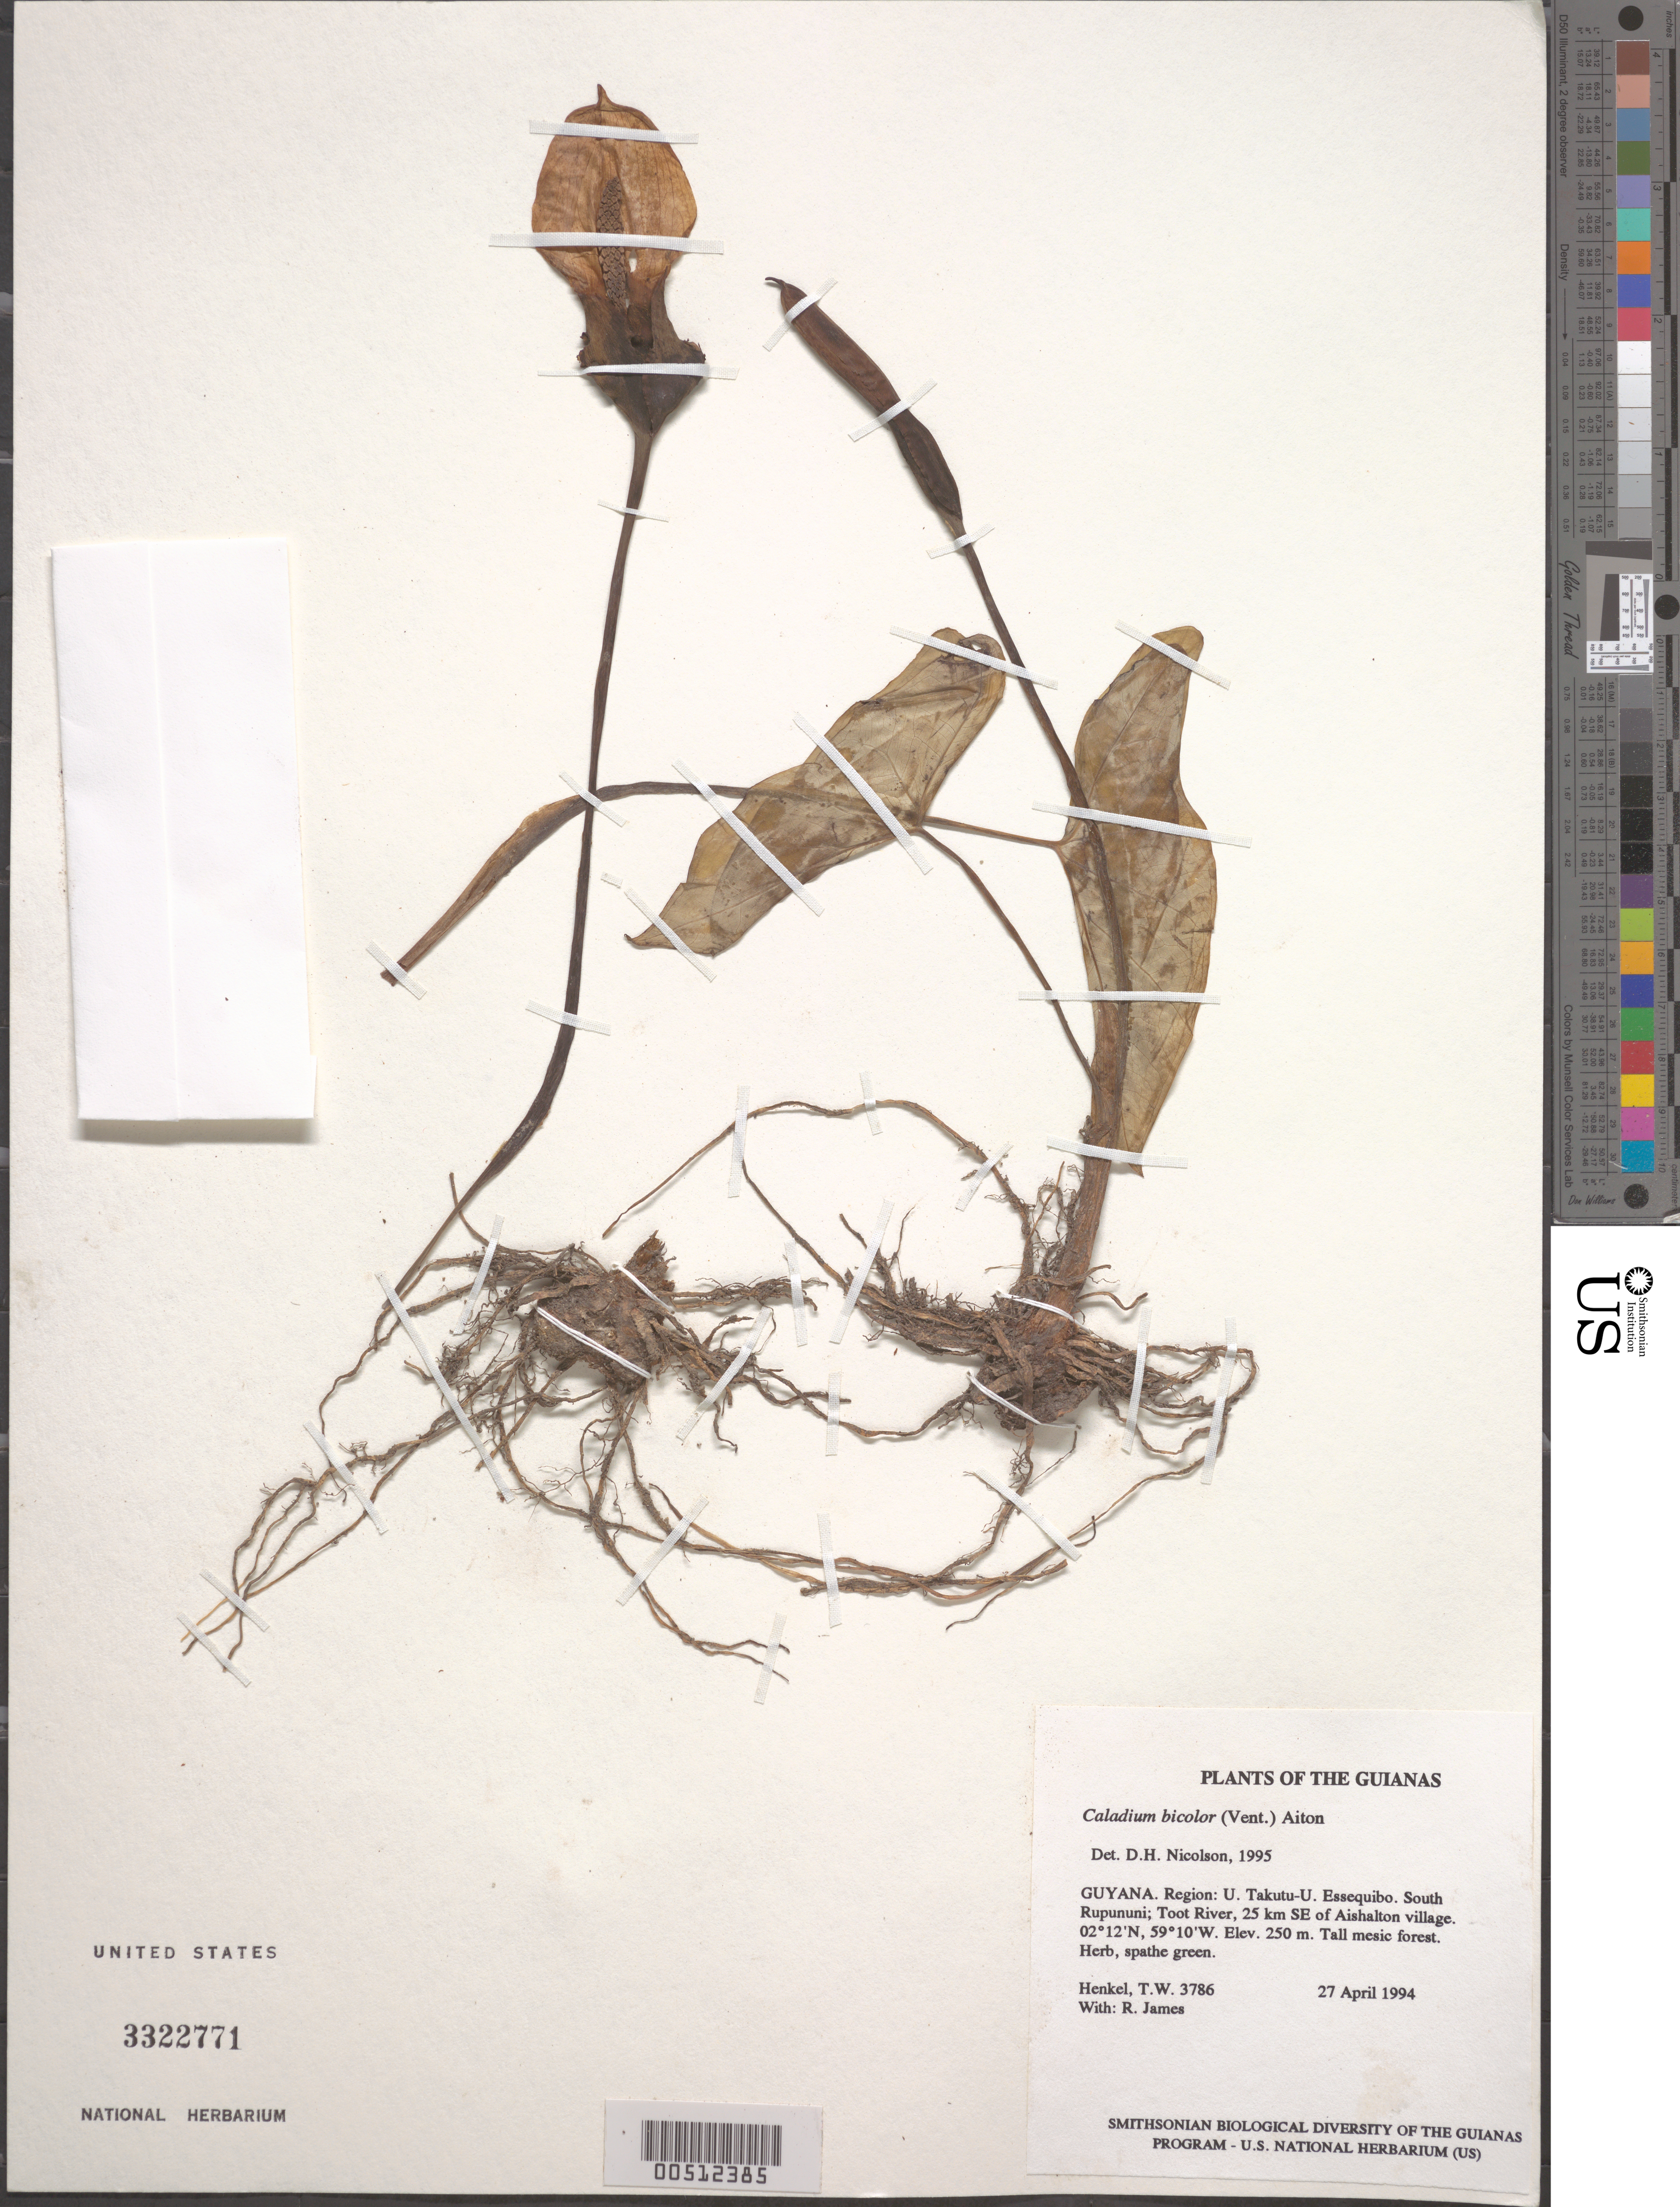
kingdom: Plantae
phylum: Tracheophyta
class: Liliopsida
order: Alismatales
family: Araceae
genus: Caladium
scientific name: Caladium bicolor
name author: (Aiton) Vent.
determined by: Croat, Thomas B., Missouri Botanical Garden (MO)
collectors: T. Henkel & R. James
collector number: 3786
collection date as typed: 27 April 1994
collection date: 1994-04-27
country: Guyana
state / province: U. Takutu-U. Essequibo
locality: South Rupununi; Toot River, 25 km SE of Aishalton village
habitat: Tall mesic forest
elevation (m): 250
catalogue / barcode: US 3322771